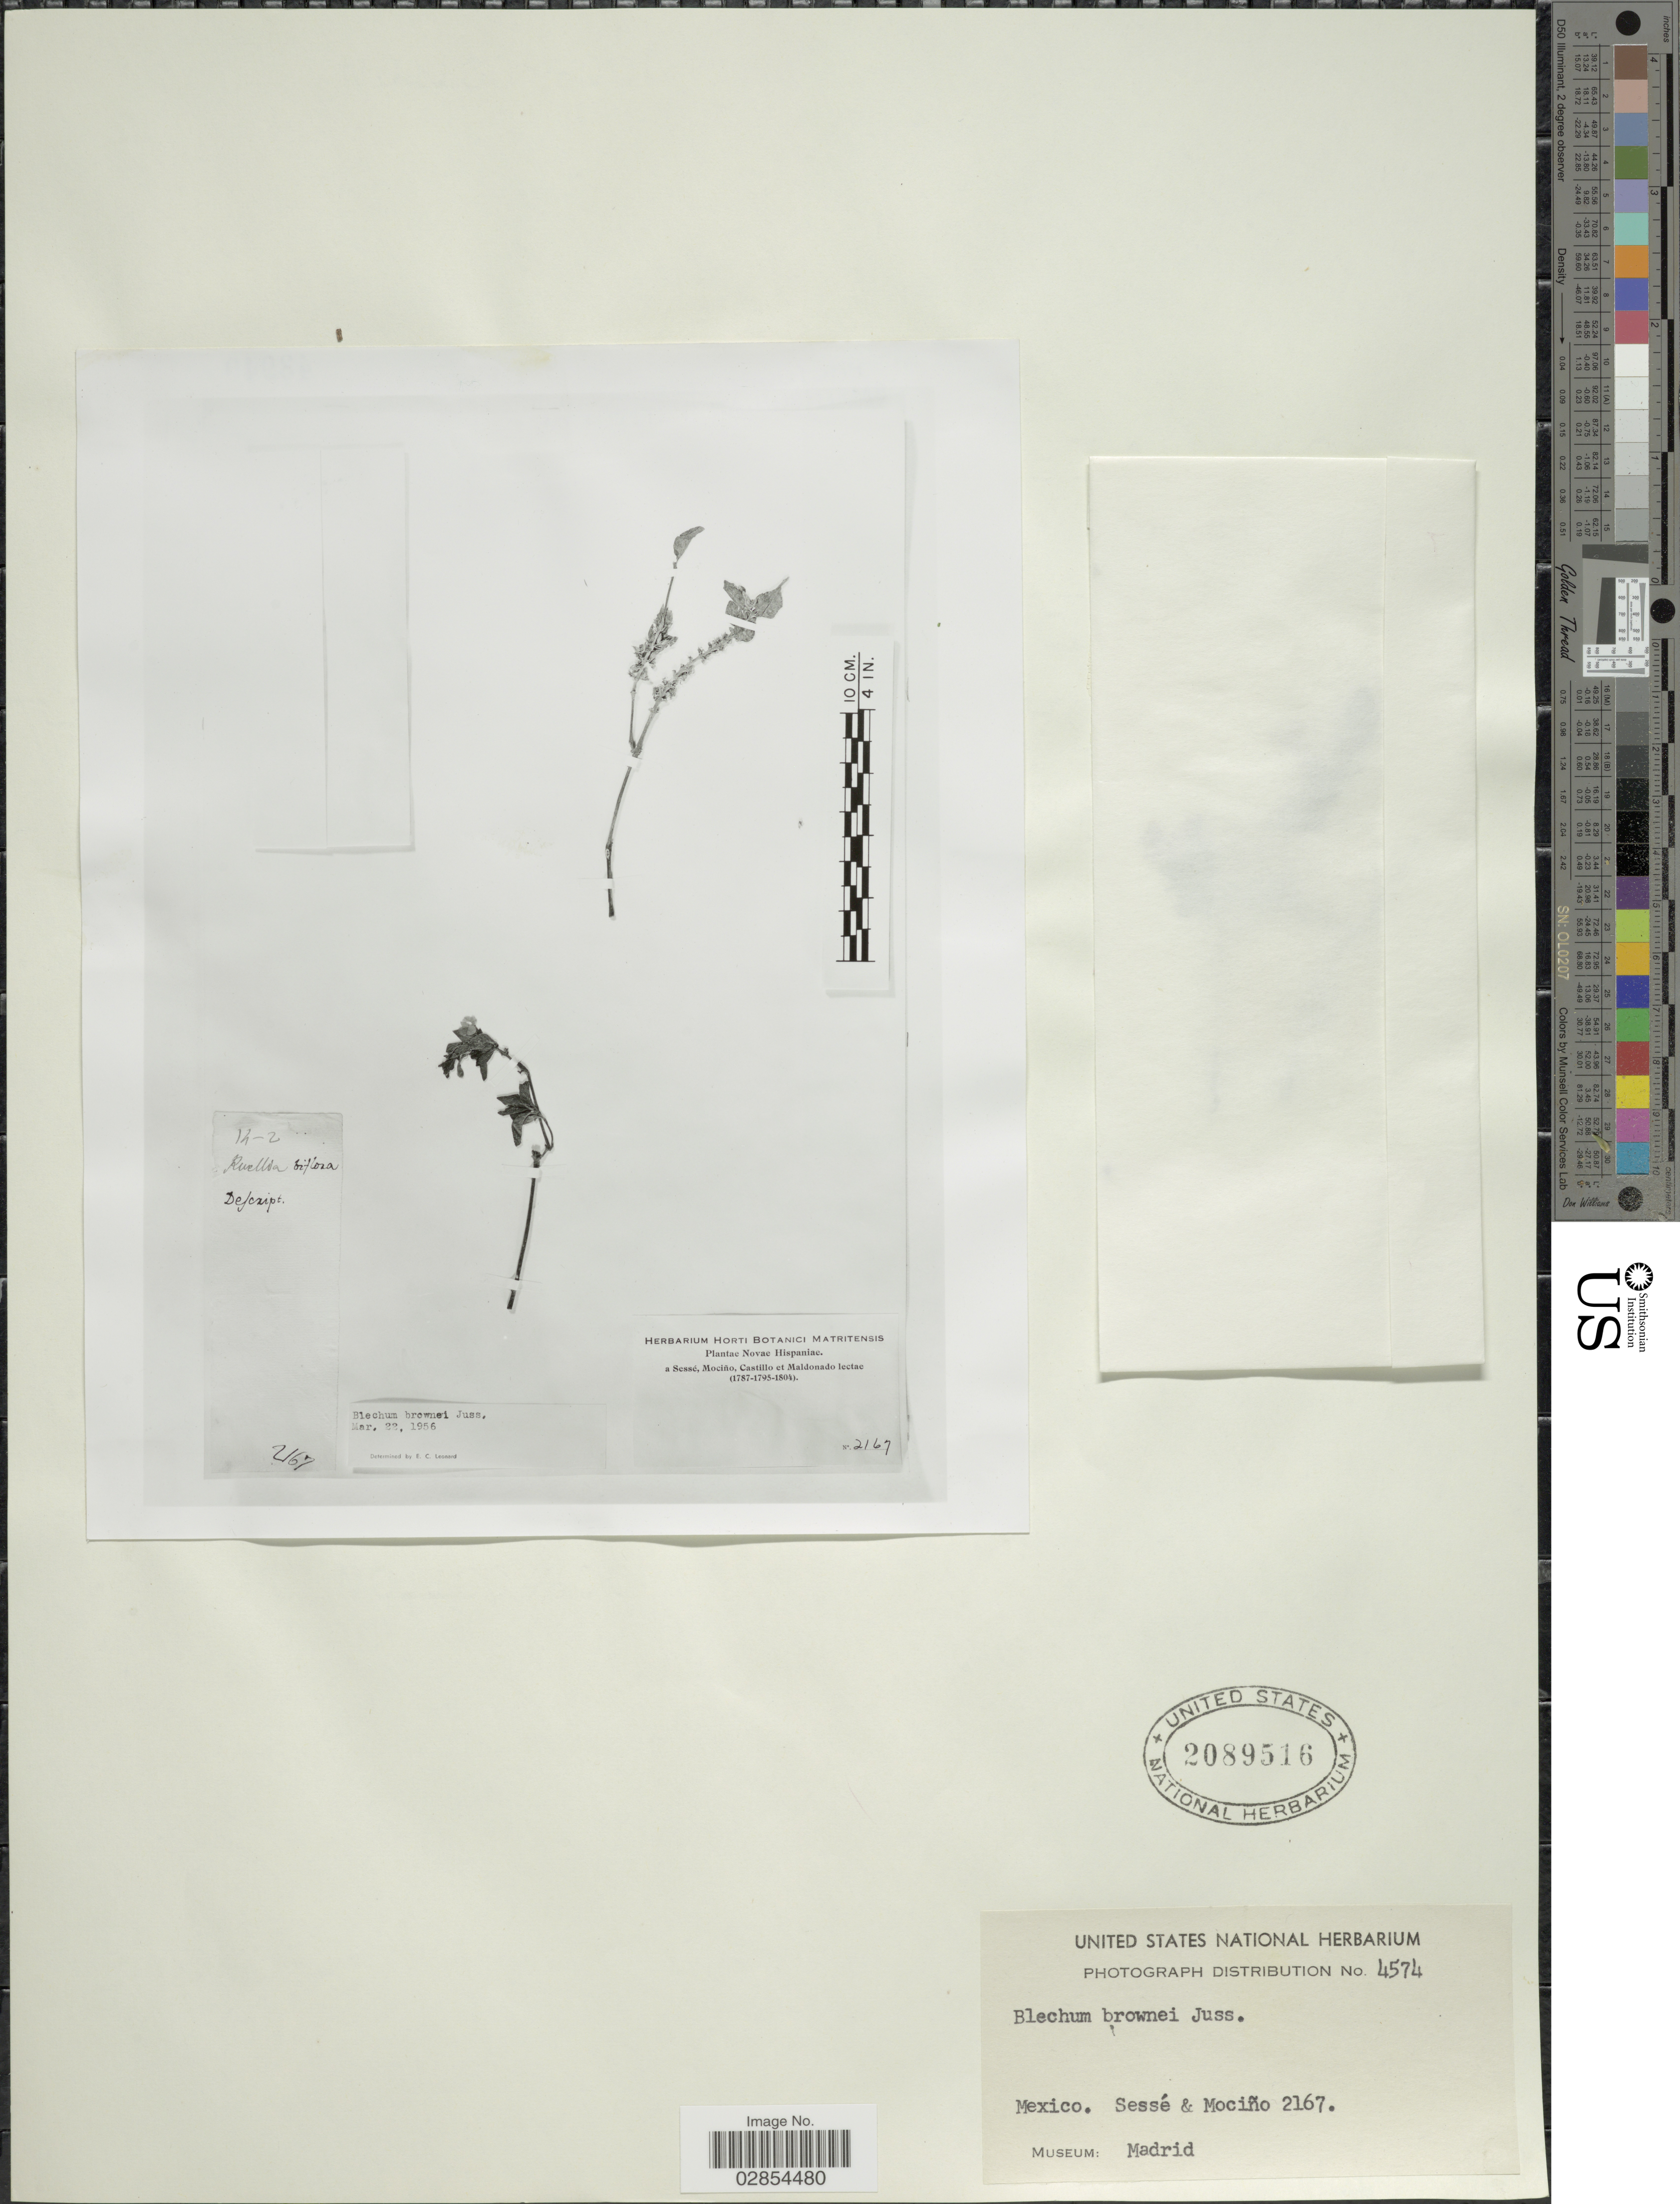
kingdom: Plantae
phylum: Tracheophyta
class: Magnoliopsida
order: Lamiales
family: Acanthaceae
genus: Blechum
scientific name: Blechum brownei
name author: Juss.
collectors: Sessé, --, Mociño, Castillo, -- & Maldonado, --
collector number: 2167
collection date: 1787/1804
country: Mexico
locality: Novae Hispaniae.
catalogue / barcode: US 2089516